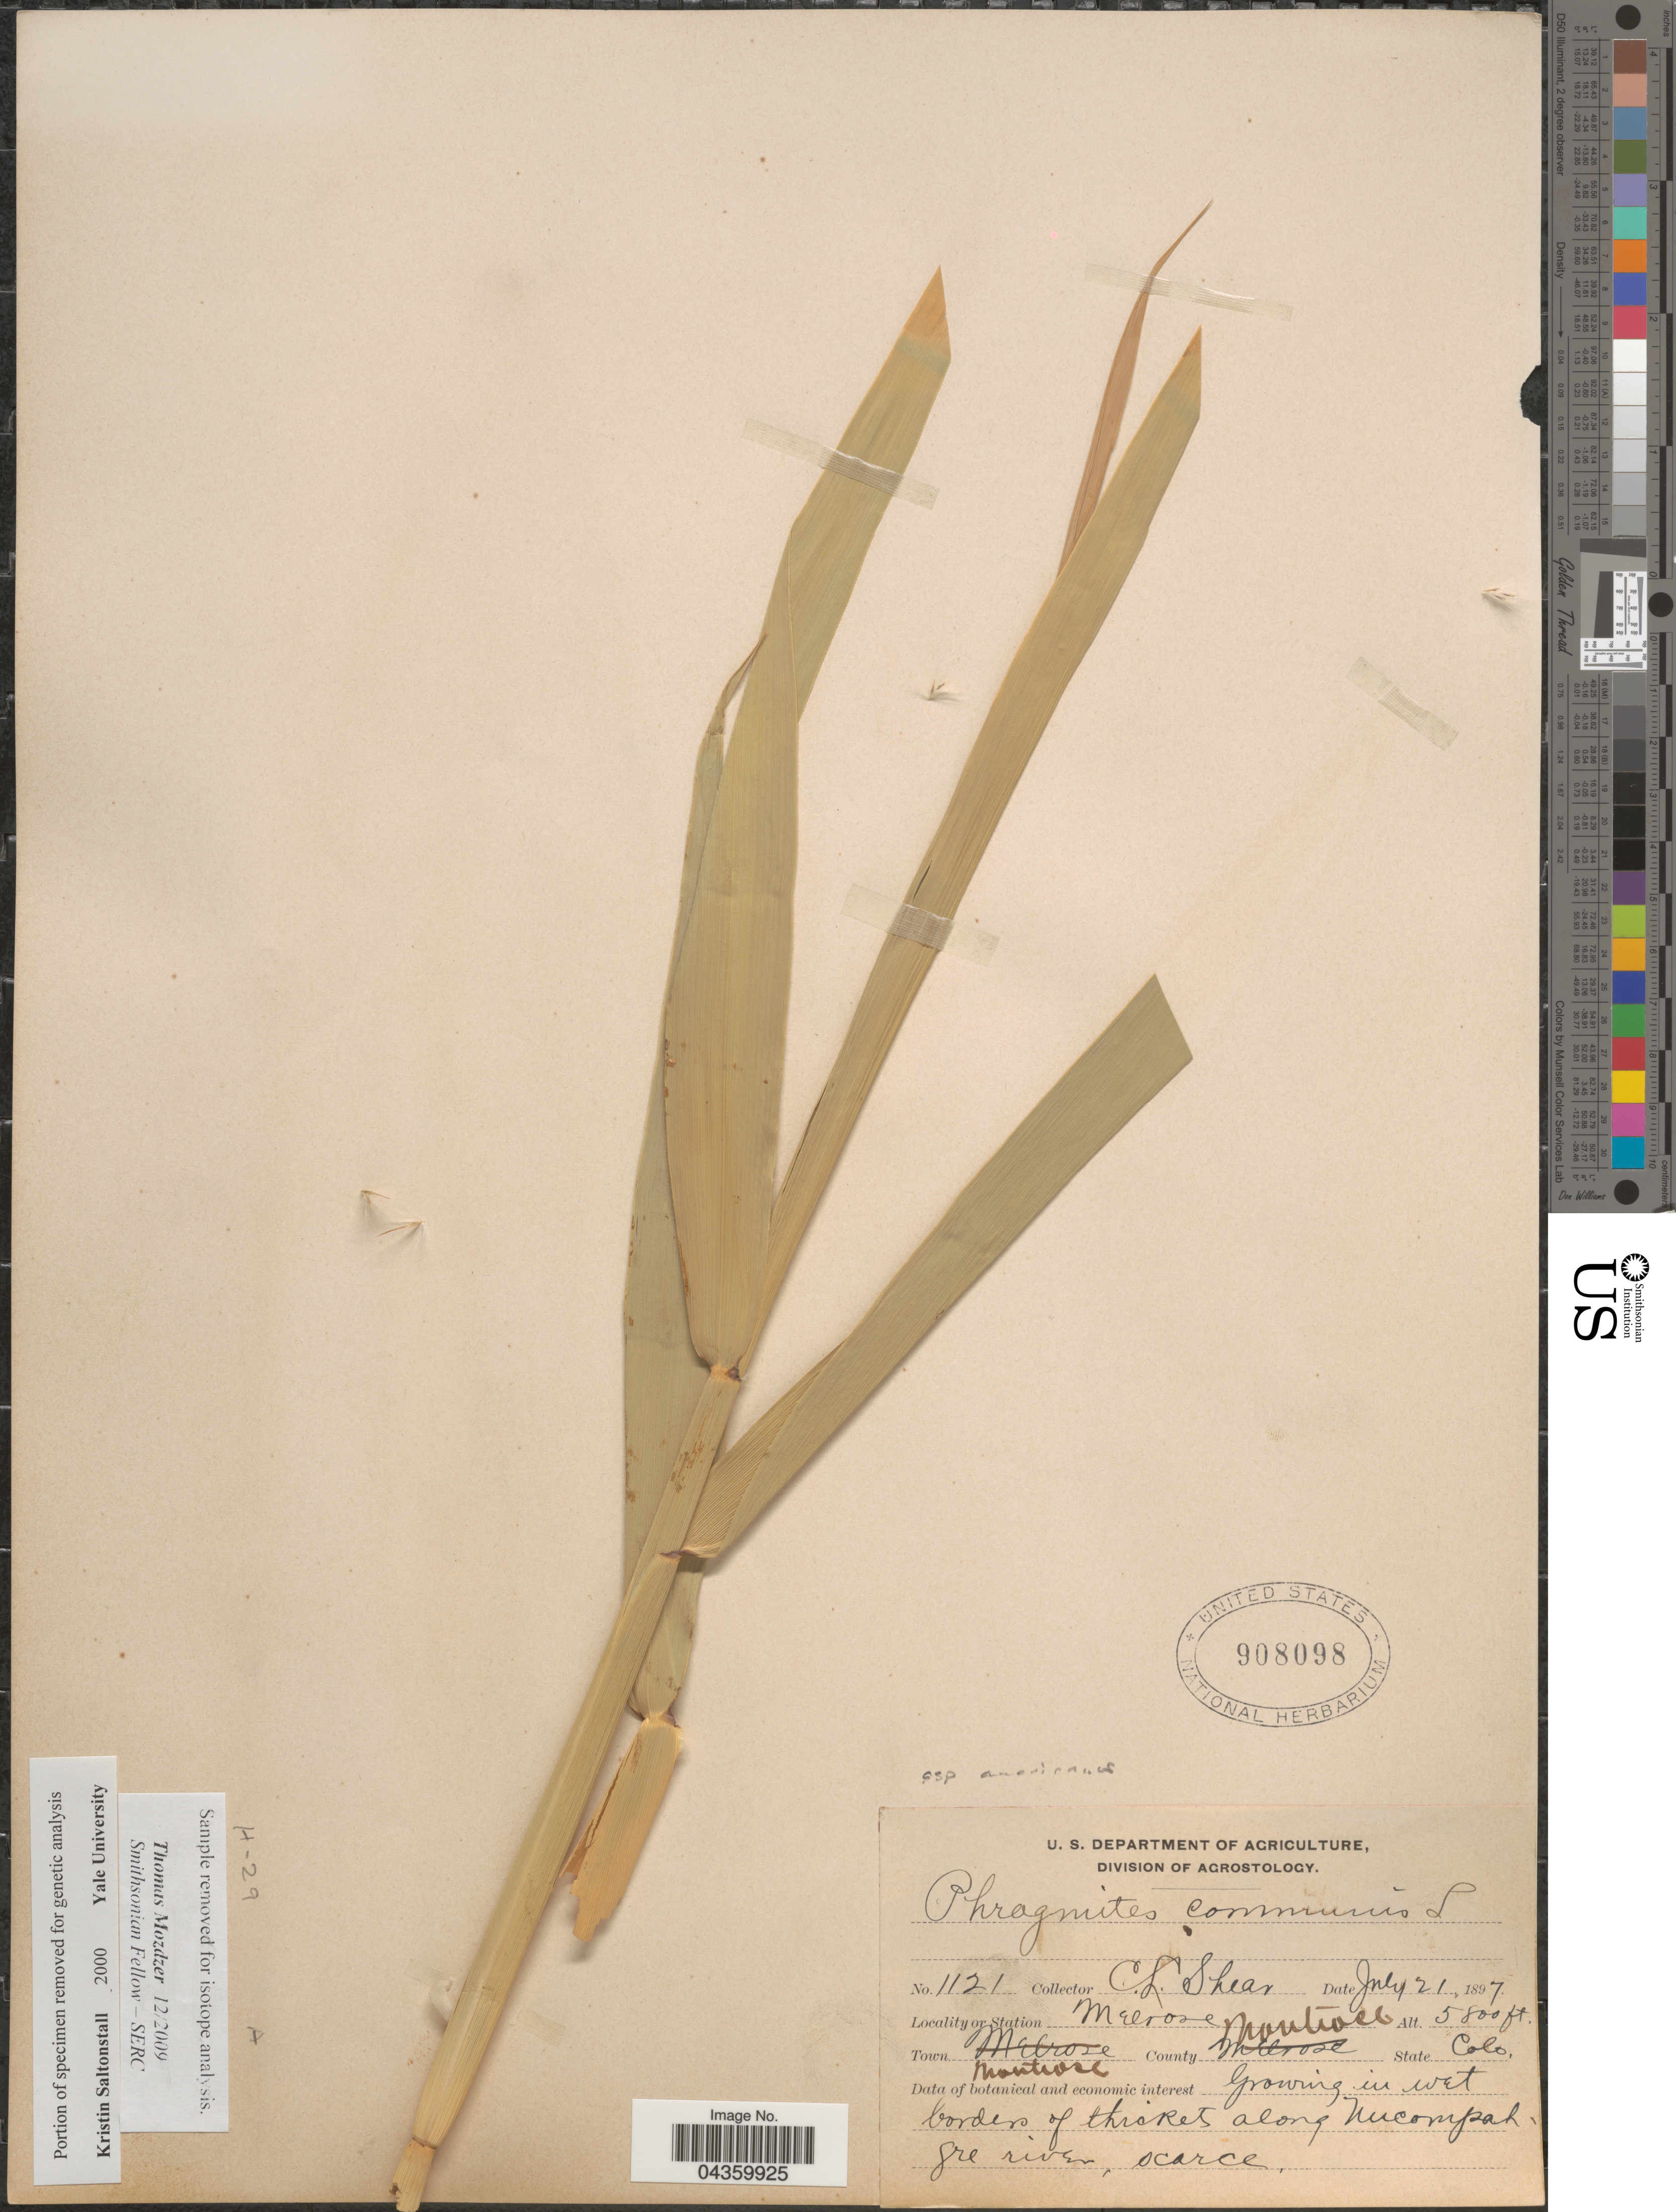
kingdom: Plantae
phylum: Tracheophyta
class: Liliopsida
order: Poales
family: Poaceae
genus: Phragmites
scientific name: Phragmites australis subsp. americanus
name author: Saltonstall & et al.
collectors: C. L. Shear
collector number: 1121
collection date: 1897-07-21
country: United States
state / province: Colorado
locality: Montrose. County Montrose. In wet borders of thicket along Uncompahgre river.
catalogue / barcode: US 908098